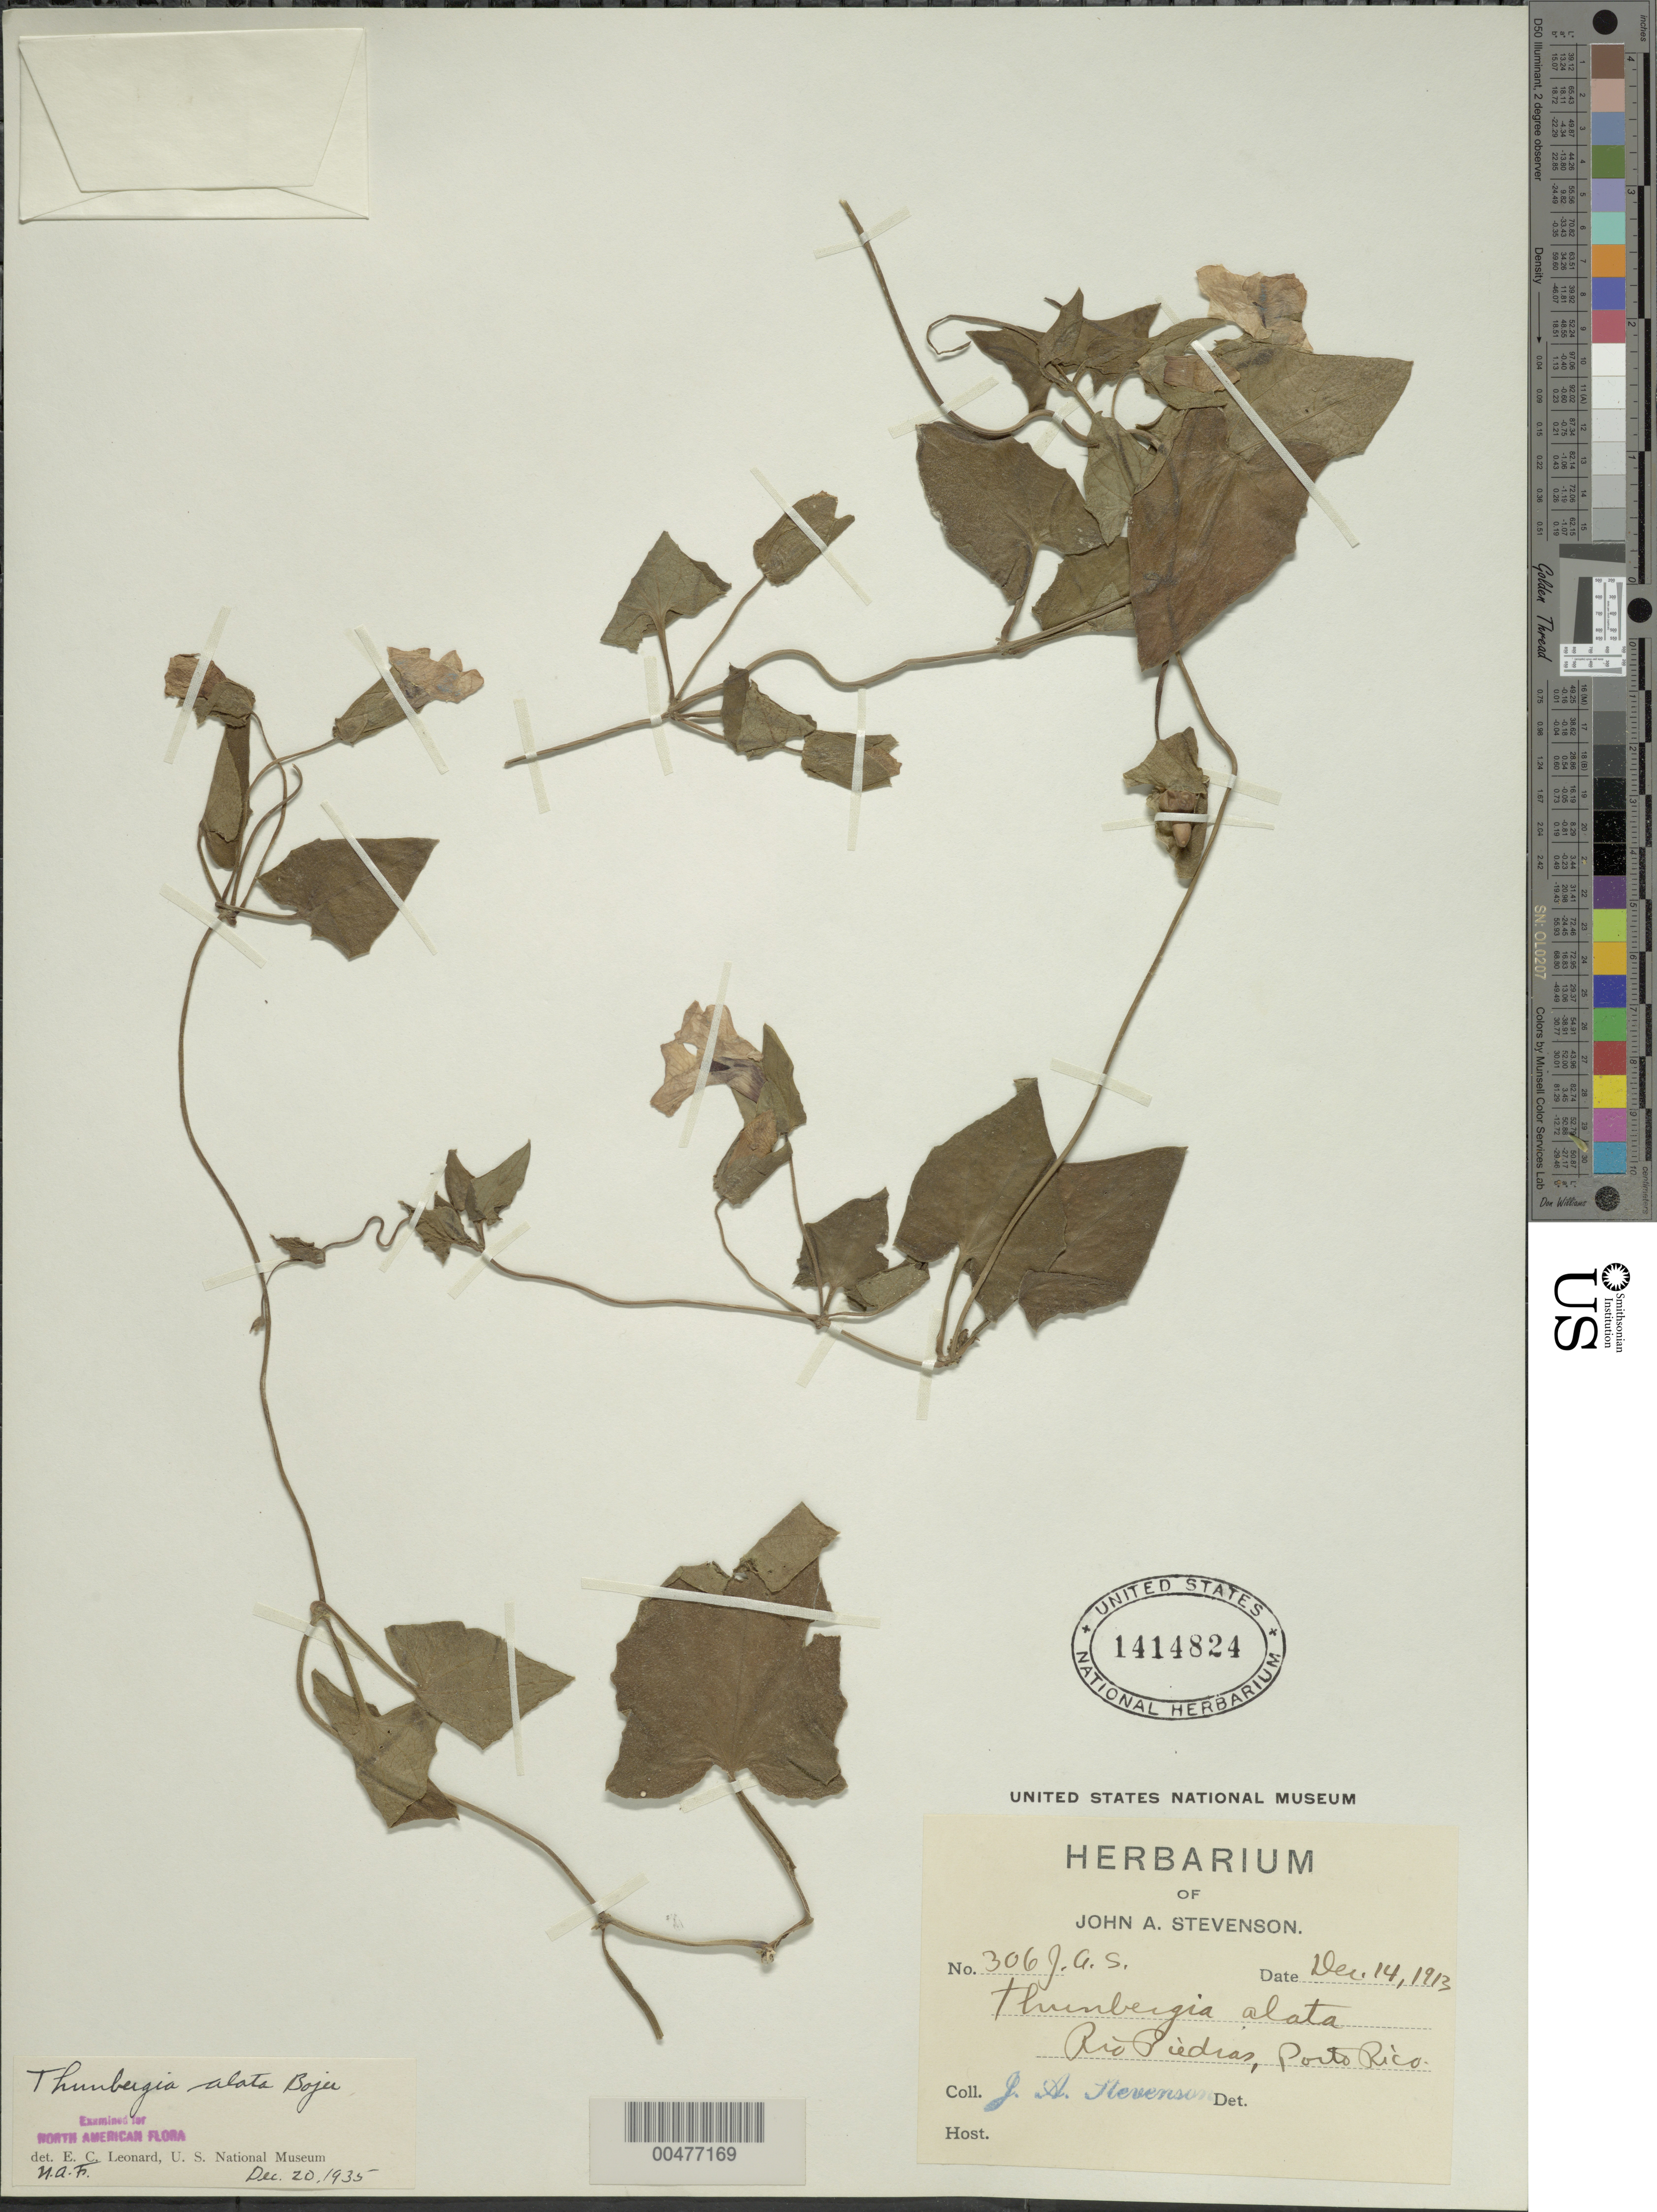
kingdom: Plantae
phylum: Tracheophyta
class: Magnoliopsida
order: Lamiales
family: Acanthaceae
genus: Thunbergia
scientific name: Thunbergia alata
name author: Bojer ex Sims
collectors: J. Stevenson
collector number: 306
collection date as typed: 14 Dec 1913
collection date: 1913-12-14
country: Puerto Rico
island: Greater Antilles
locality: Rio Piedras.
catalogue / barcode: US 1414824